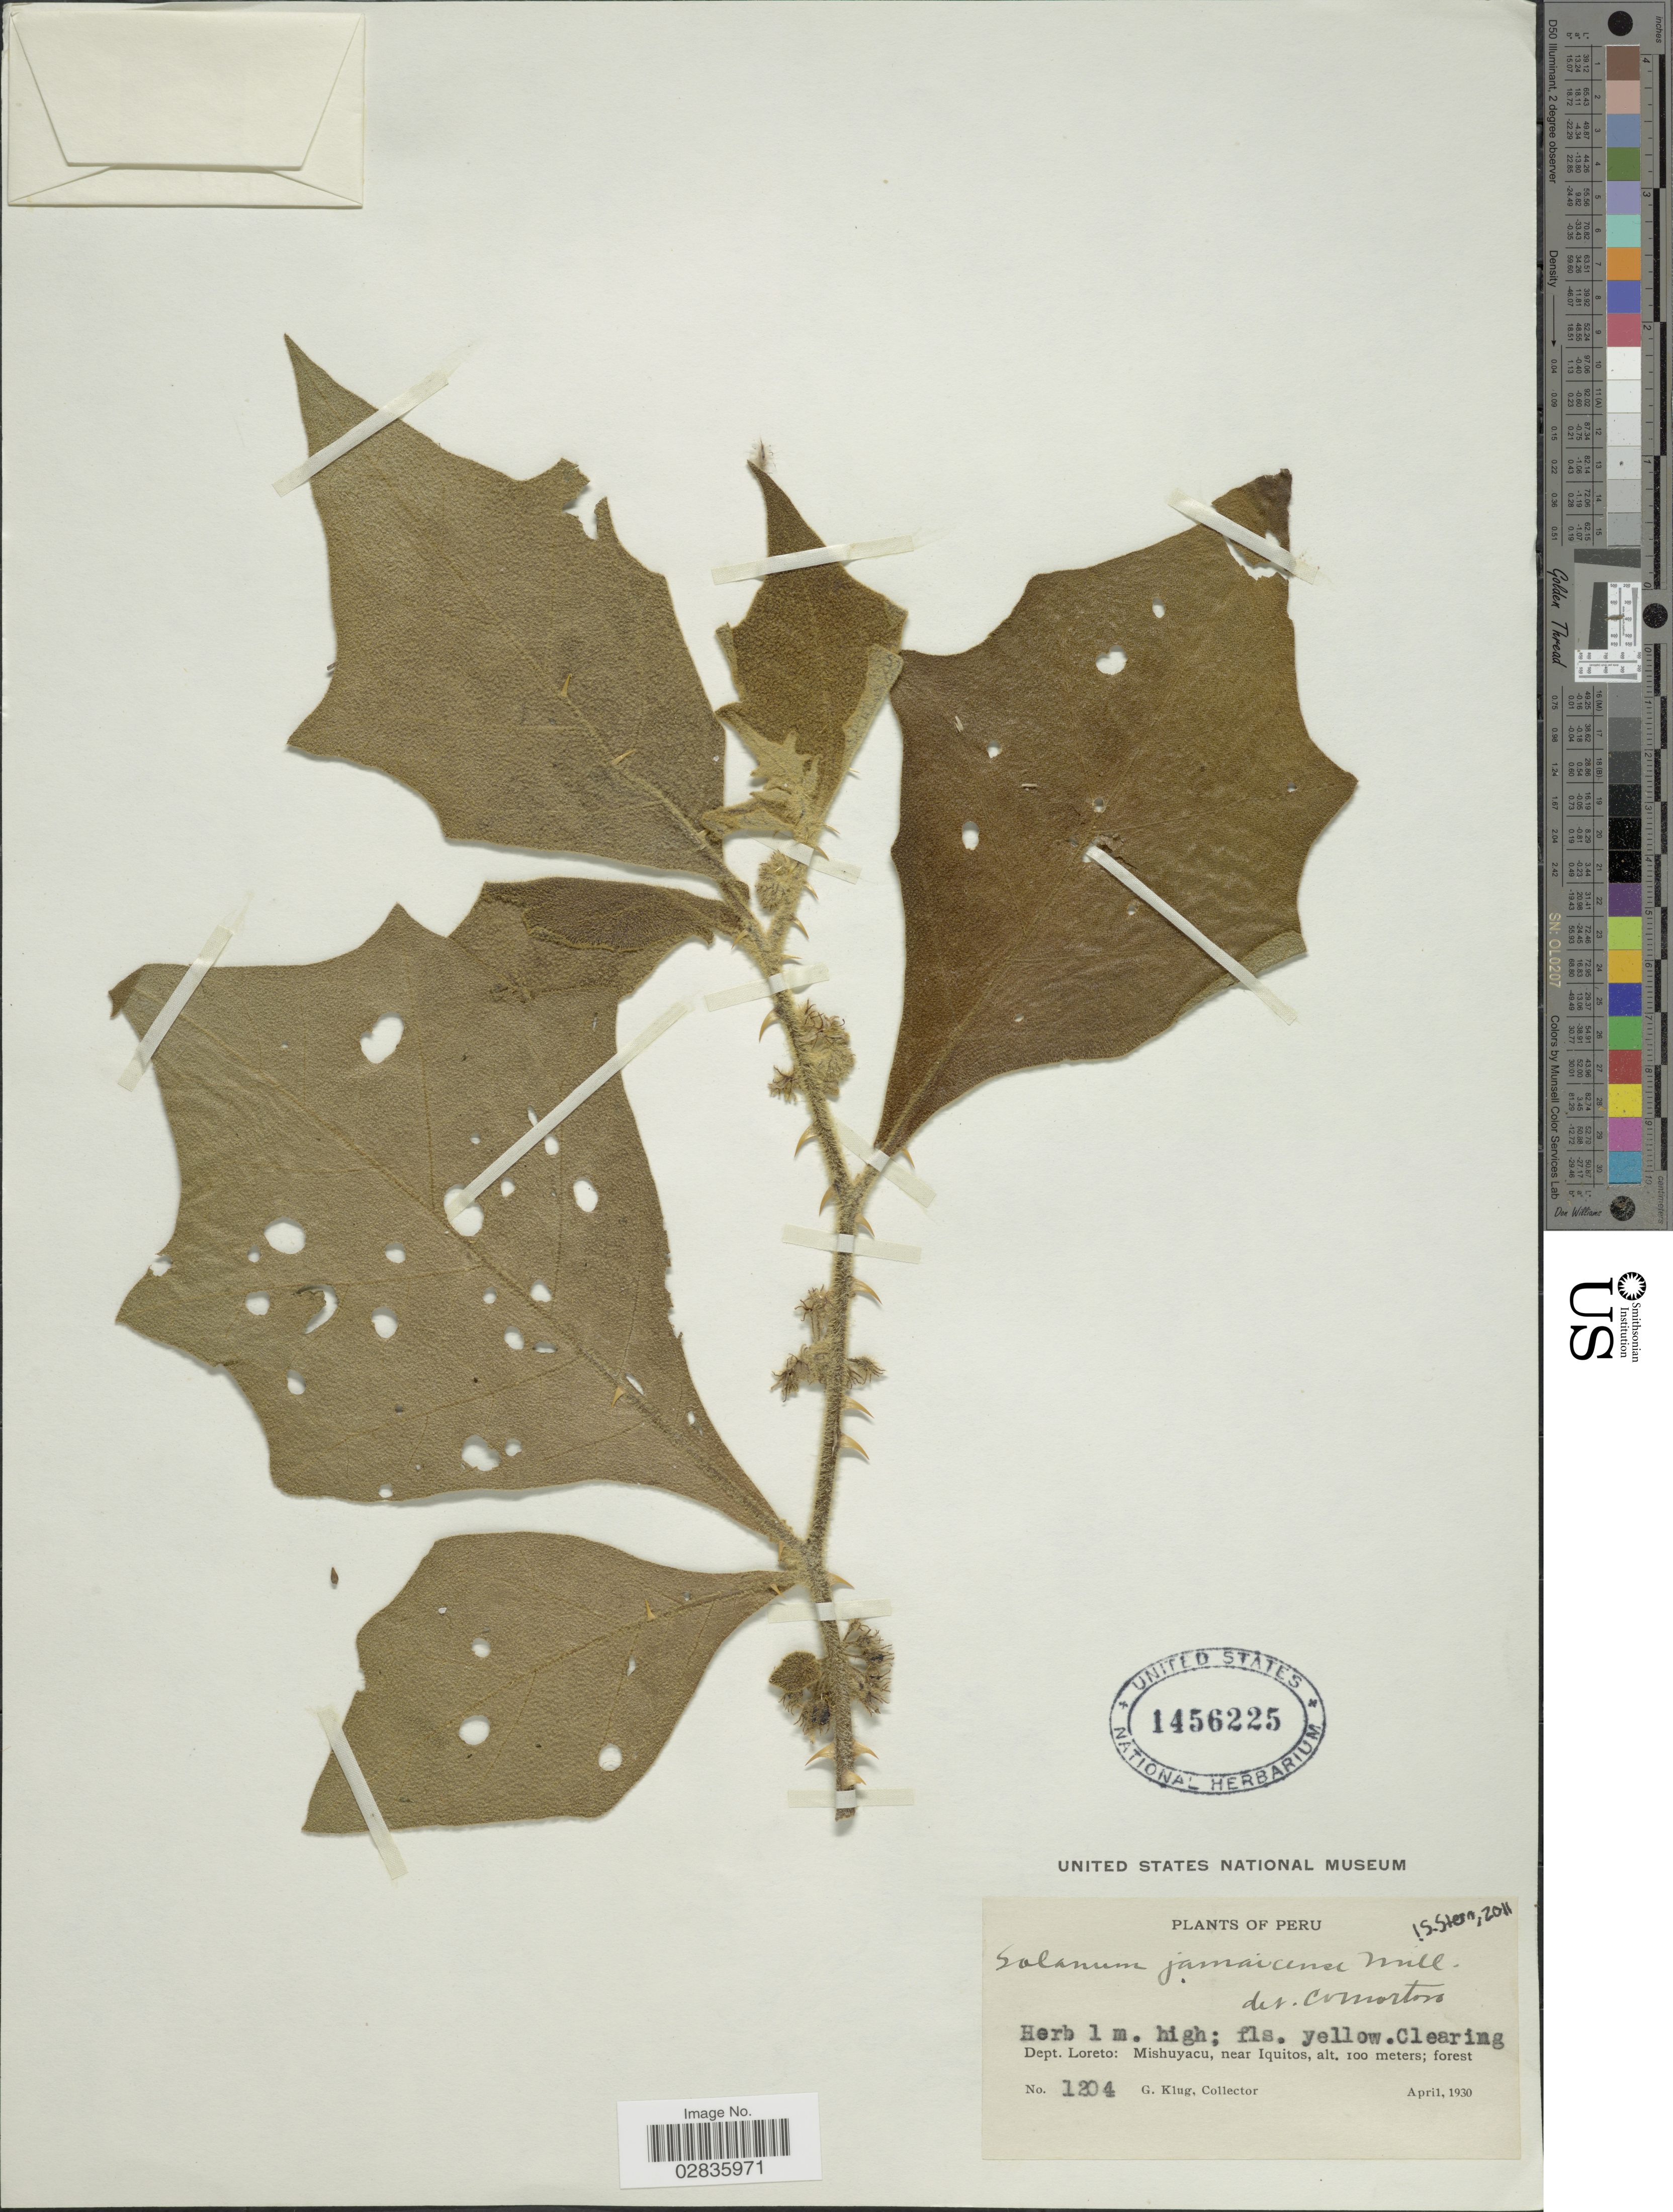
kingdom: Plantae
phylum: Tracheophyta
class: Magnoliopsida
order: Solanales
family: Solanaceae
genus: Solanum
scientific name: Solanum jamaicense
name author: Mill.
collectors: G. King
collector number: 1204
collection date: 1930-04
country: Peru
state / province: Loreto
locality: Mishuyacu, near Iquitos.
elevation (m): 100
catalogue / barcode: US 1456225